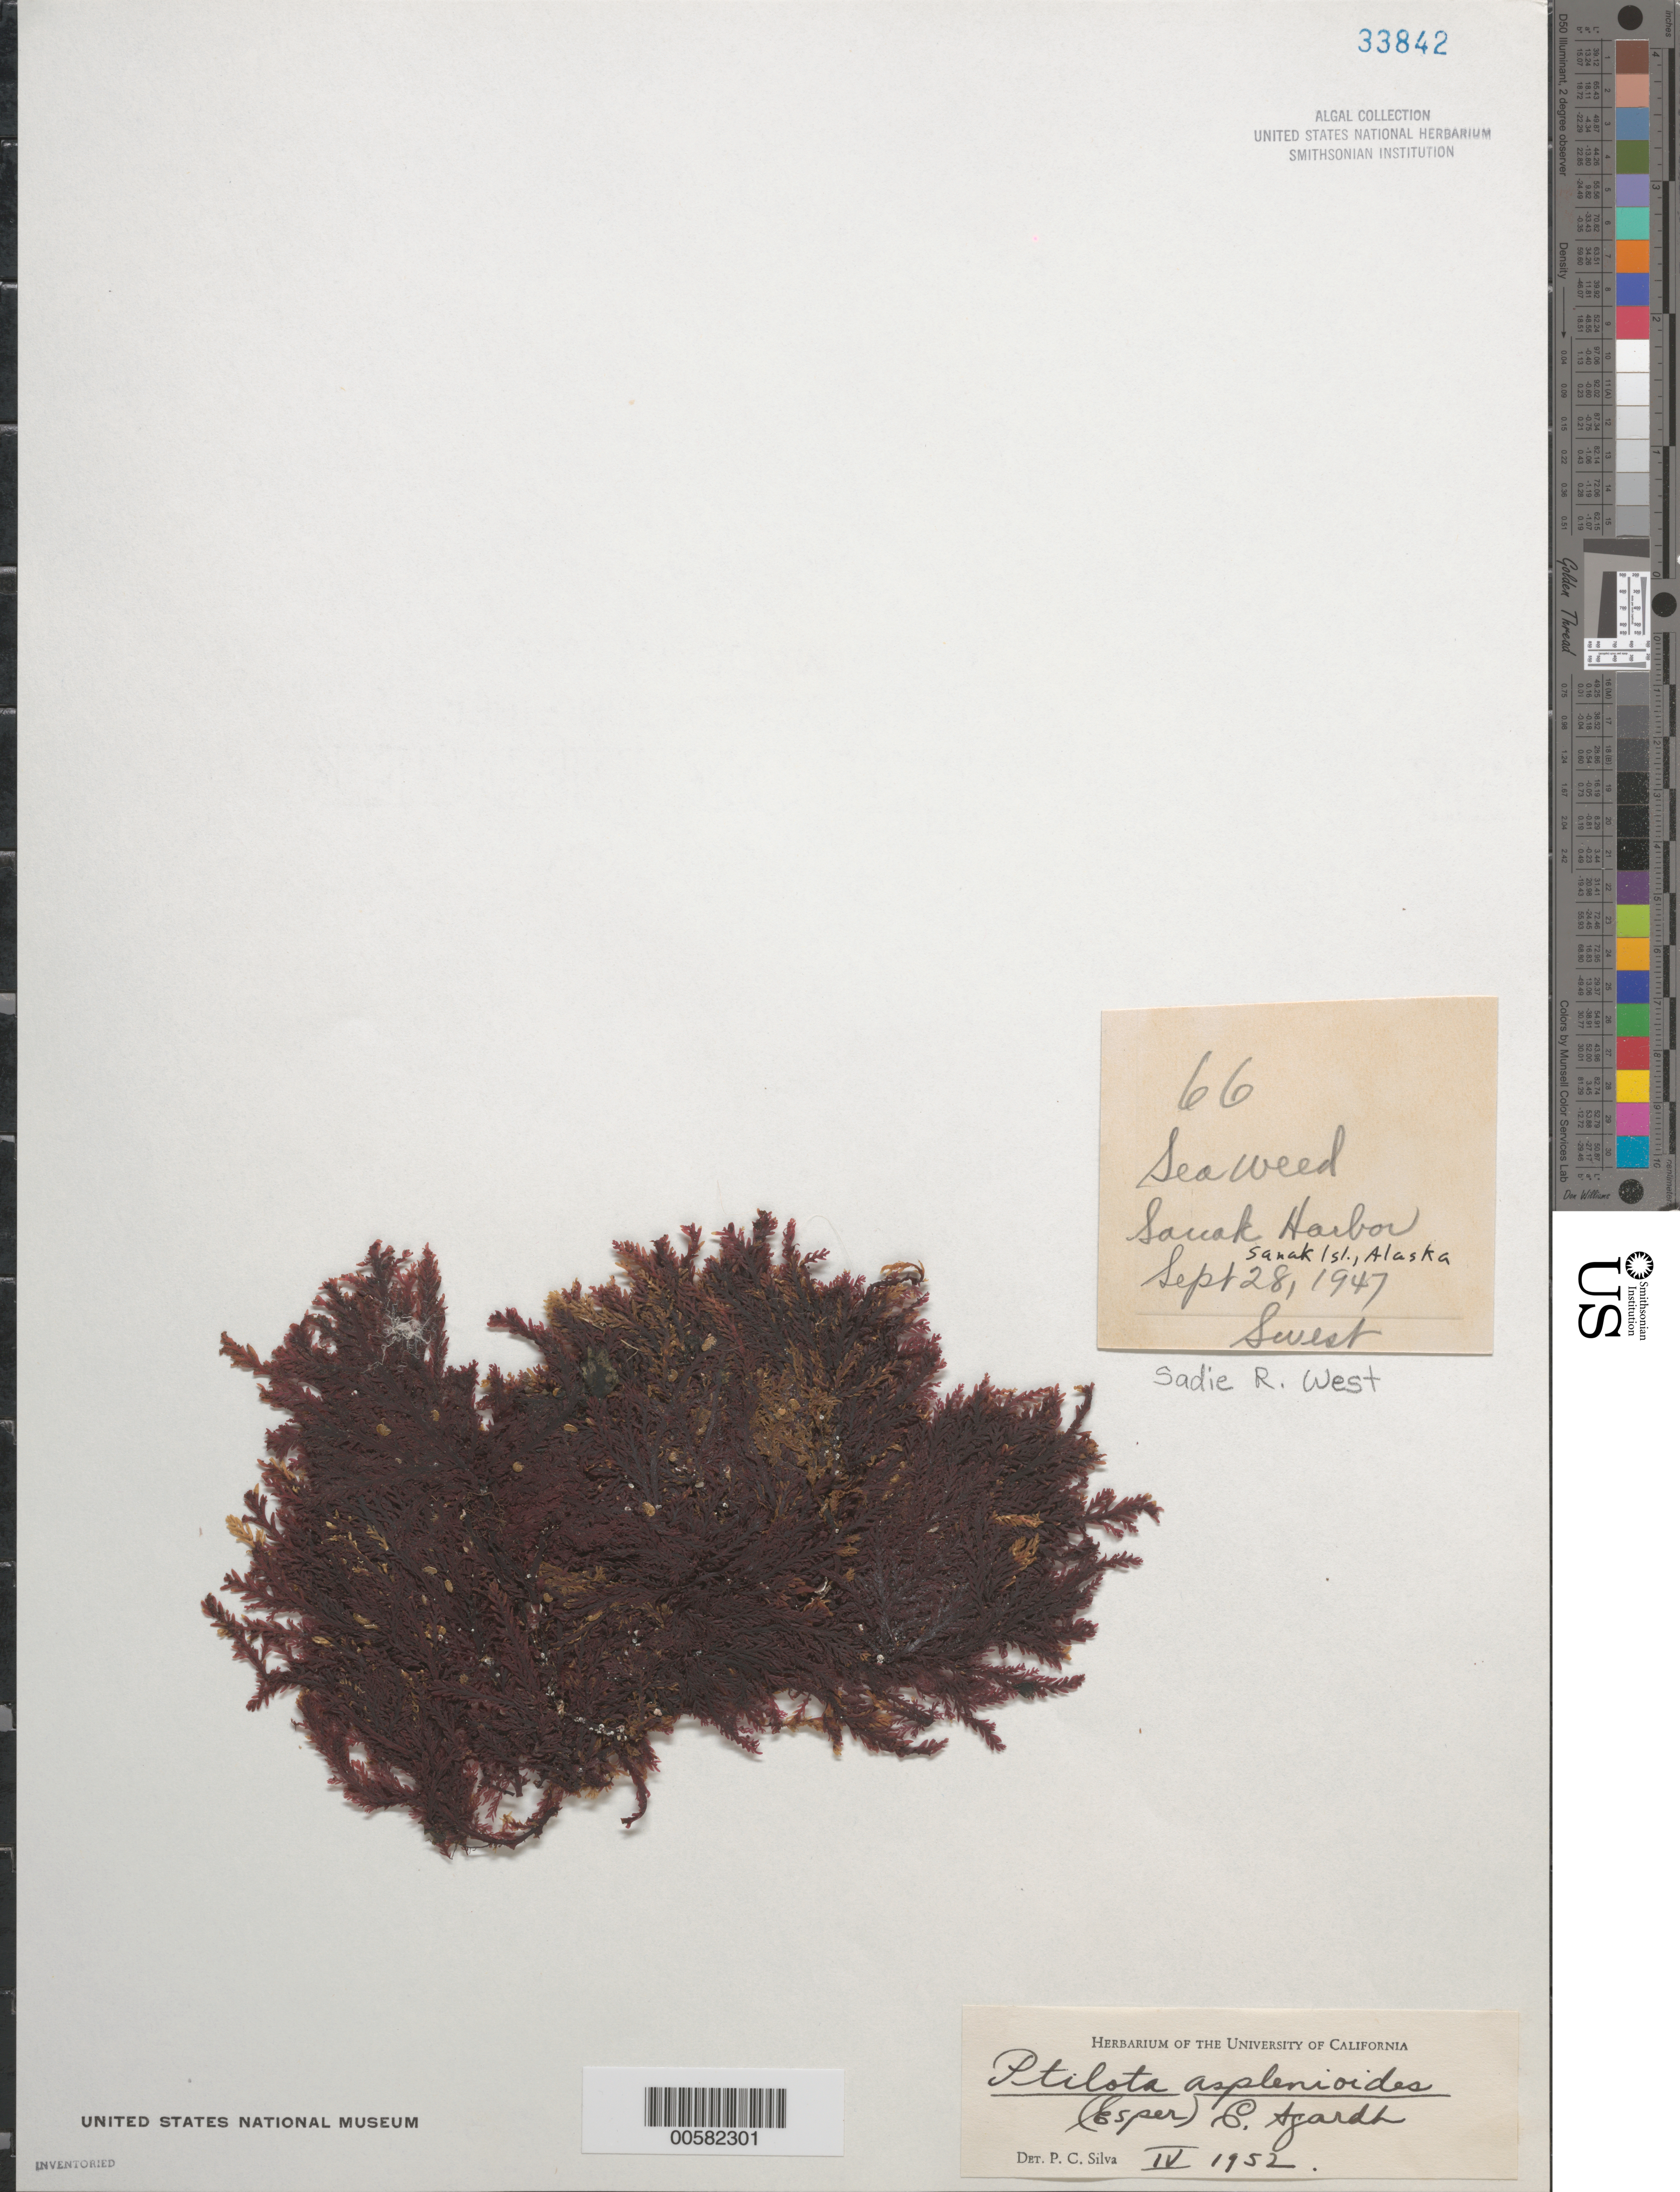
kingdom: Plantae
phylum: Rhodophyta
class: Florideophyceae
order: Ceramiales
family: Wrangeliaceae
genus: Ptilota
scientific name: Ptilota asplenioides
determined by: Silva, P. C.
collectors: S. R. West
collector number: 66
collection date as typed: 28 Dec 1947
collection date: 1947-12-28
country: United States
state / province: Alaska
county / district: Aleutian Islands Division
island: Sanak Island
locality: Sanak Harbor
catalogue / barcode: US 33842